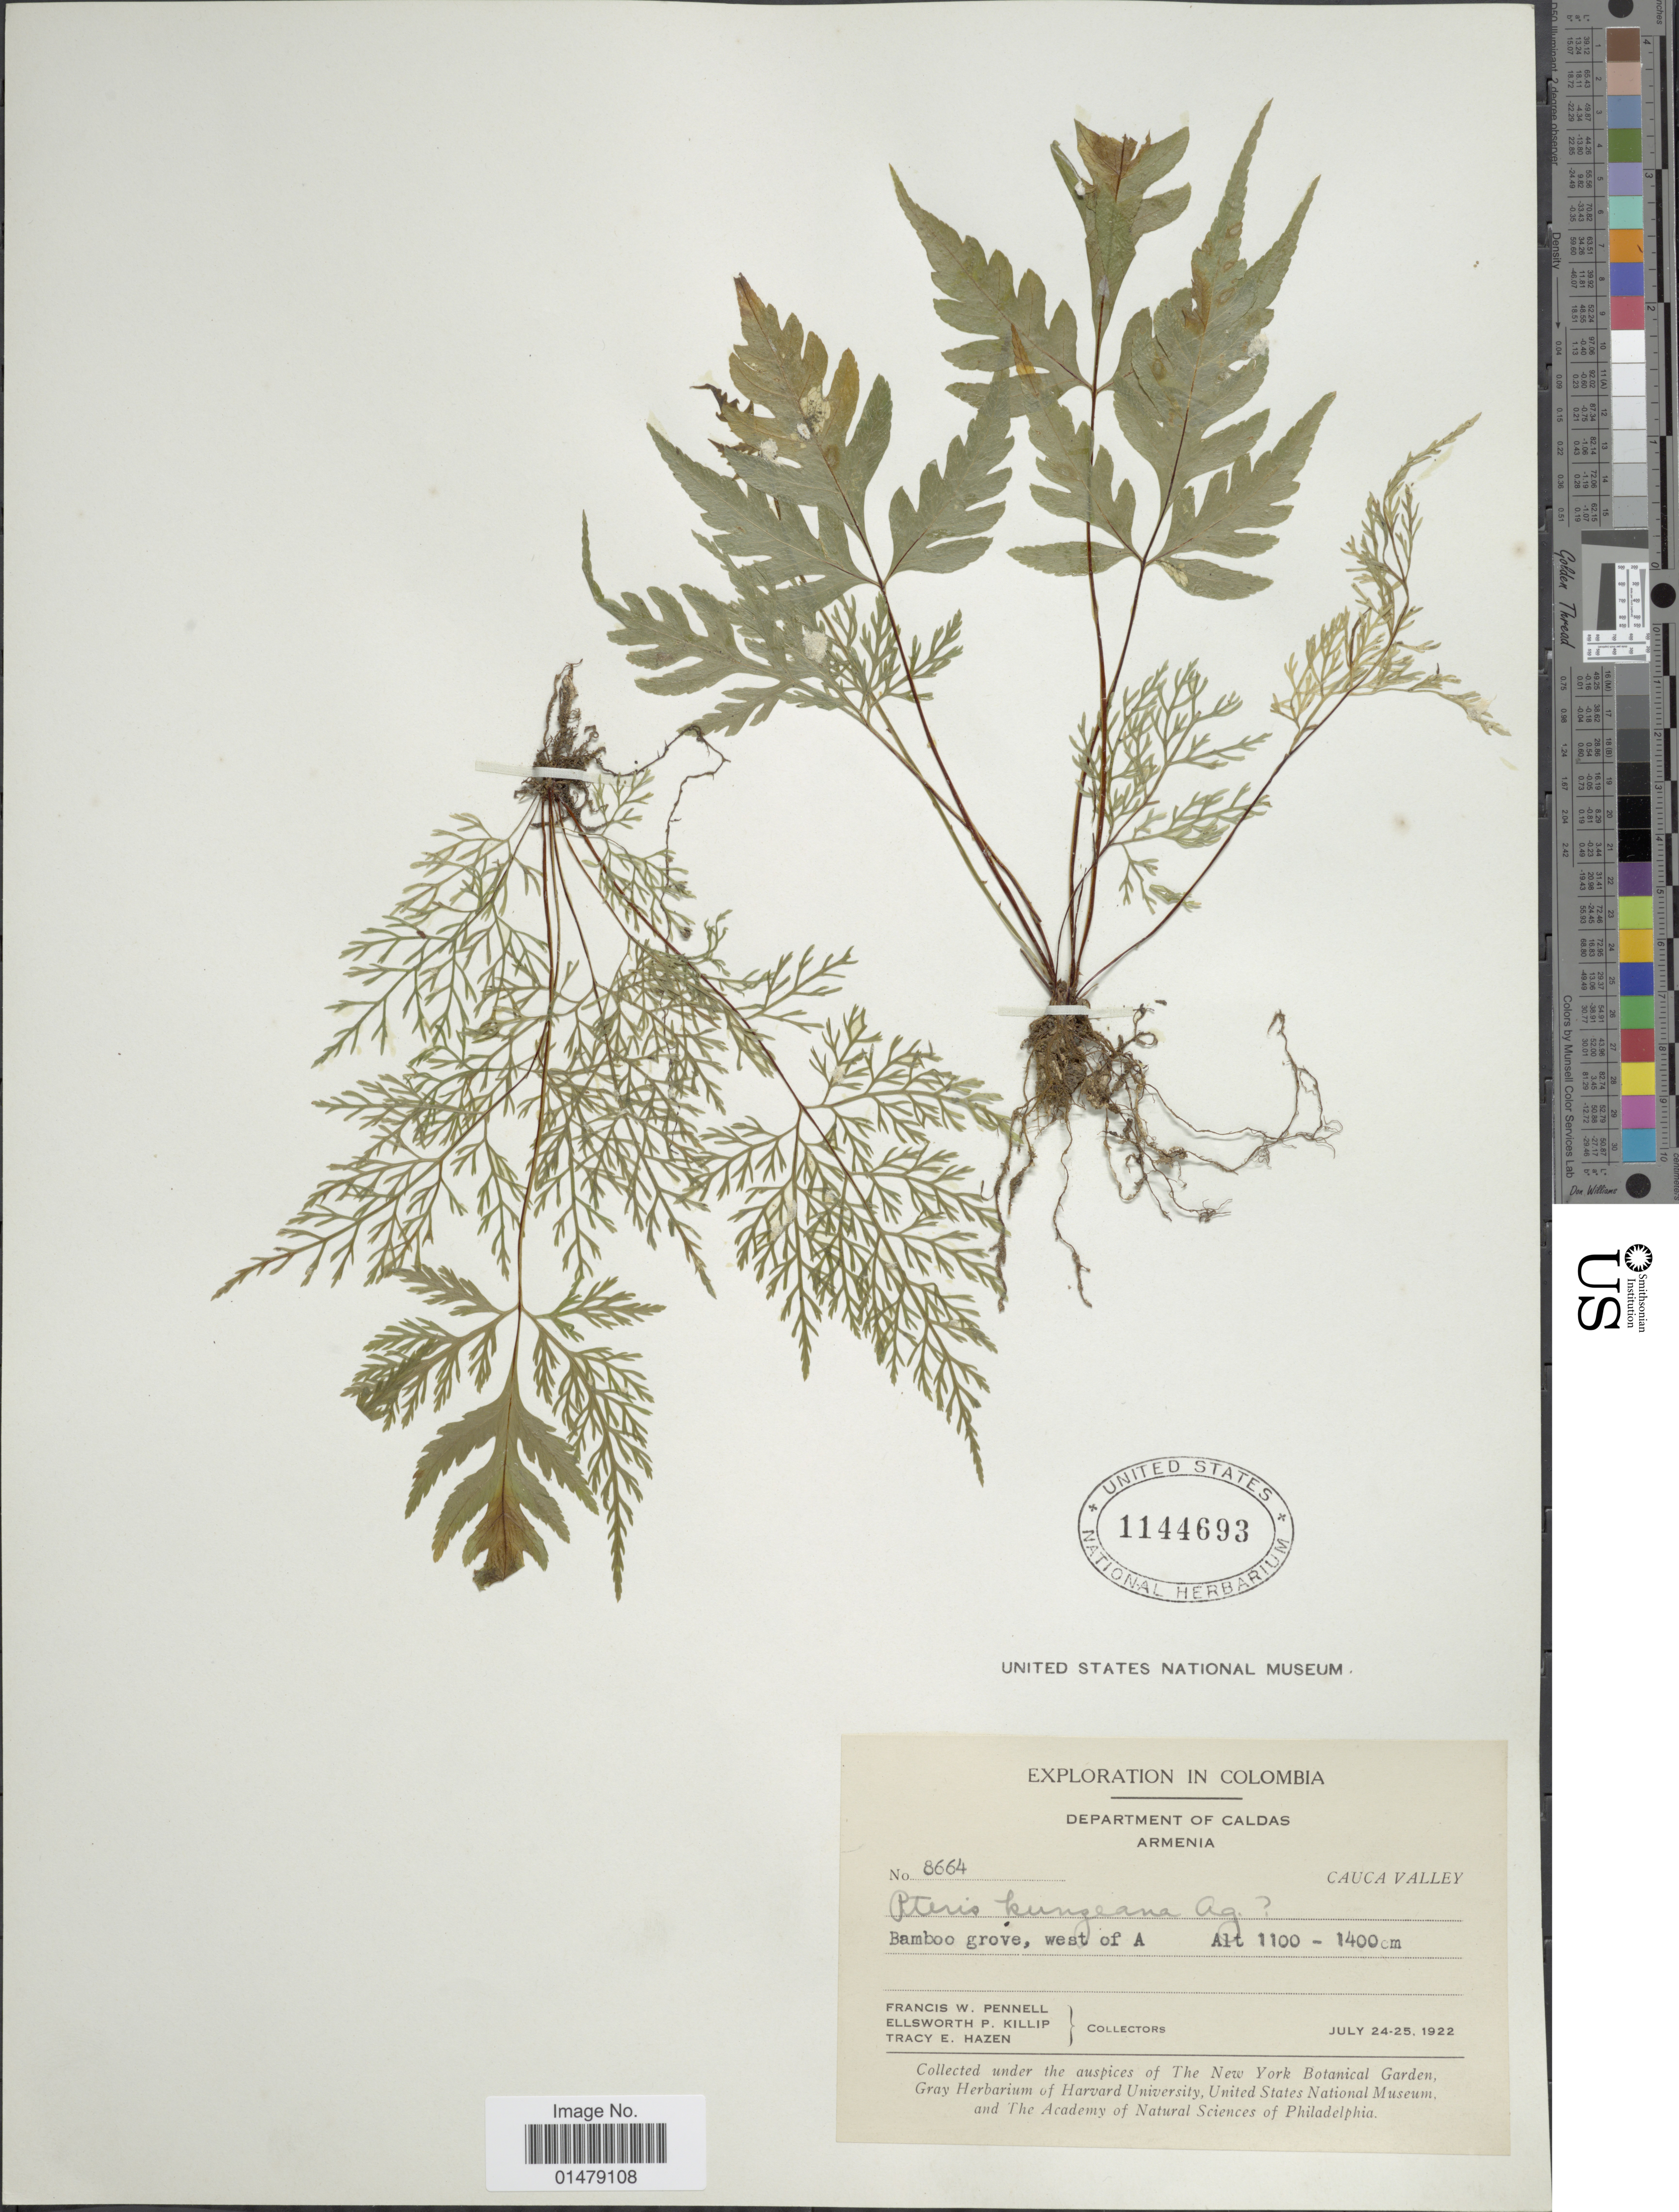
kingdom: Plantae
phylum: Tracheophyta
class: Polypodiopsida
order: Polypodiales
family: Pteridaceae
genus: Pteris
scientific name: Pteris altissima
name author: Poir.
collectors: F. W. Pennell, E. P. Killip & T. E. Hazen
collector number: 8664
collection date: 1922-07-24/1922-07-25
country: Colombia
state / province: Caldas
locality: Department of Caldas. Armenia. Cauca Valley. Bamboo grove, west of A.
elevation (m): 1100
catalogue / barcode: US 1144693